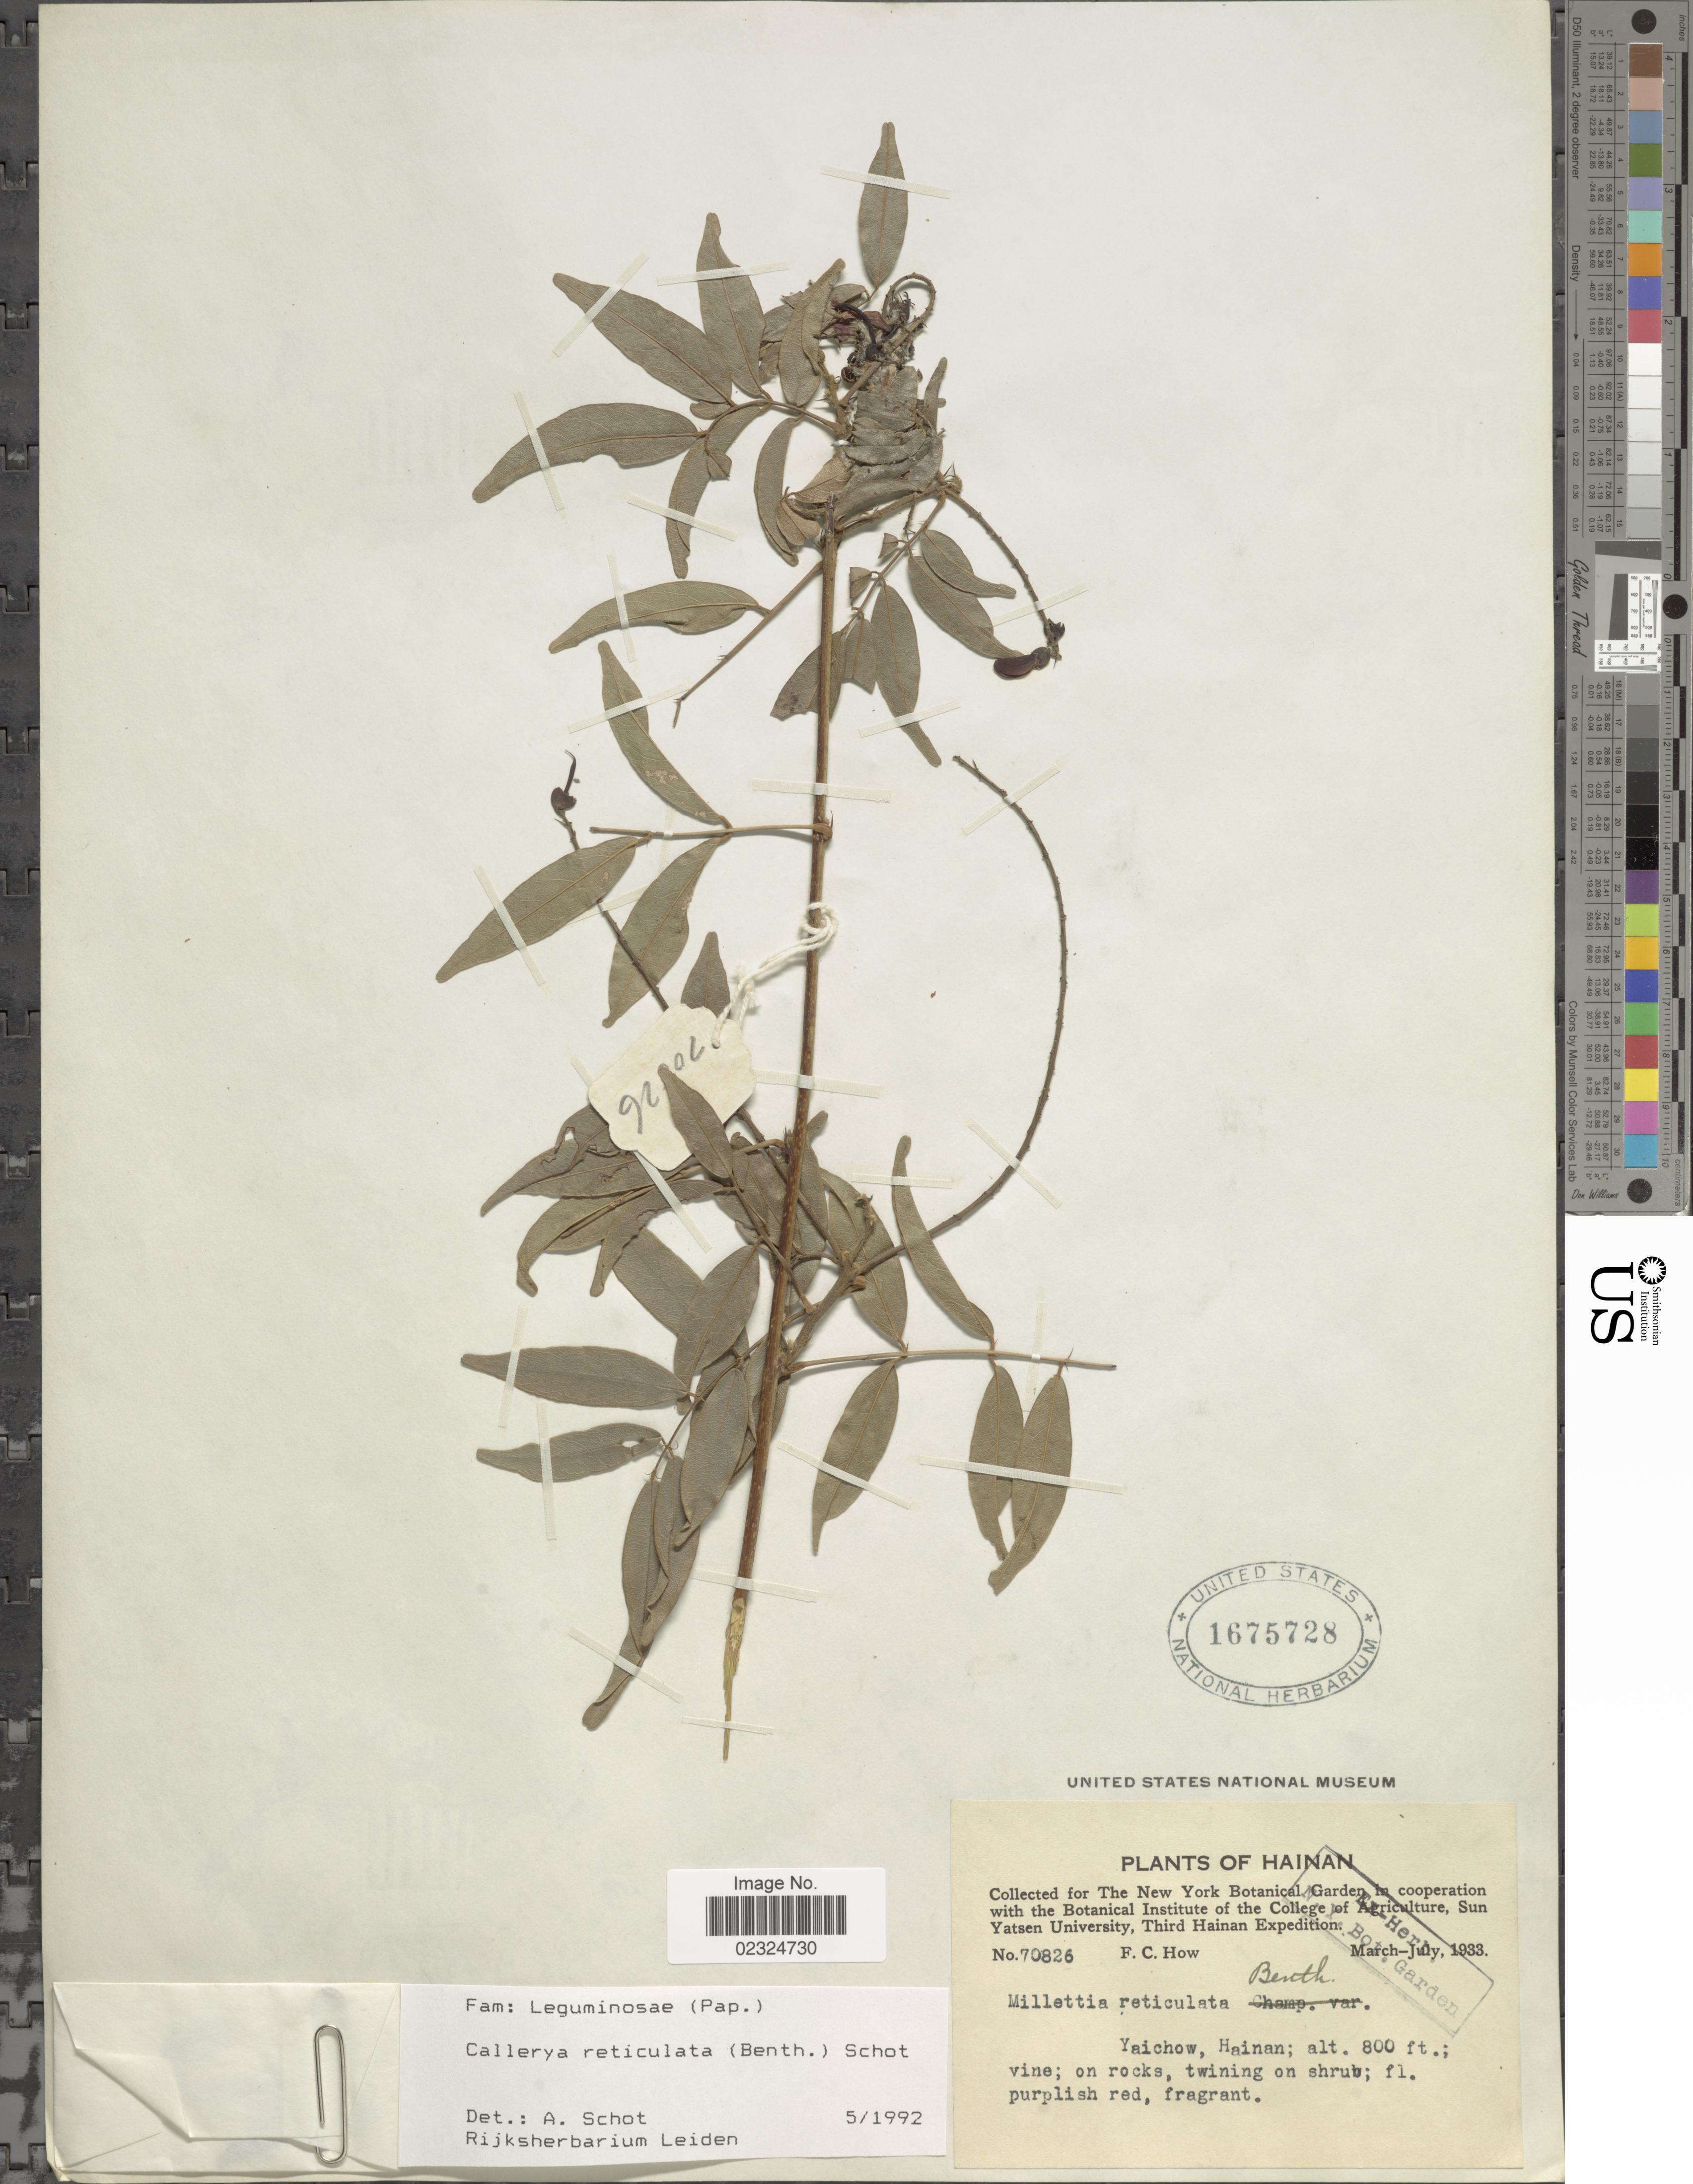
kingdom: Plantae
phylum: Tracheophyta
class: Magnoliopsida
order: Fabales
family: Fabaceae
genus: Wisteriopsis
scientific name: Wisteriopsis reticulata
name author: (Benth.) J. Compton & Schrire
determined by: Strong, Mark T., (BOT), Smithsonian Institution - National Museum of Natural History (UNITED STATES)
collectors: F. C. How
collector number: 70826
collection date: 1933-03/1933-07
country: China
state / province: Hainan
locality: Yaichow, Hainan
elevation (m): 244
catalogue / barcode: US 1675728